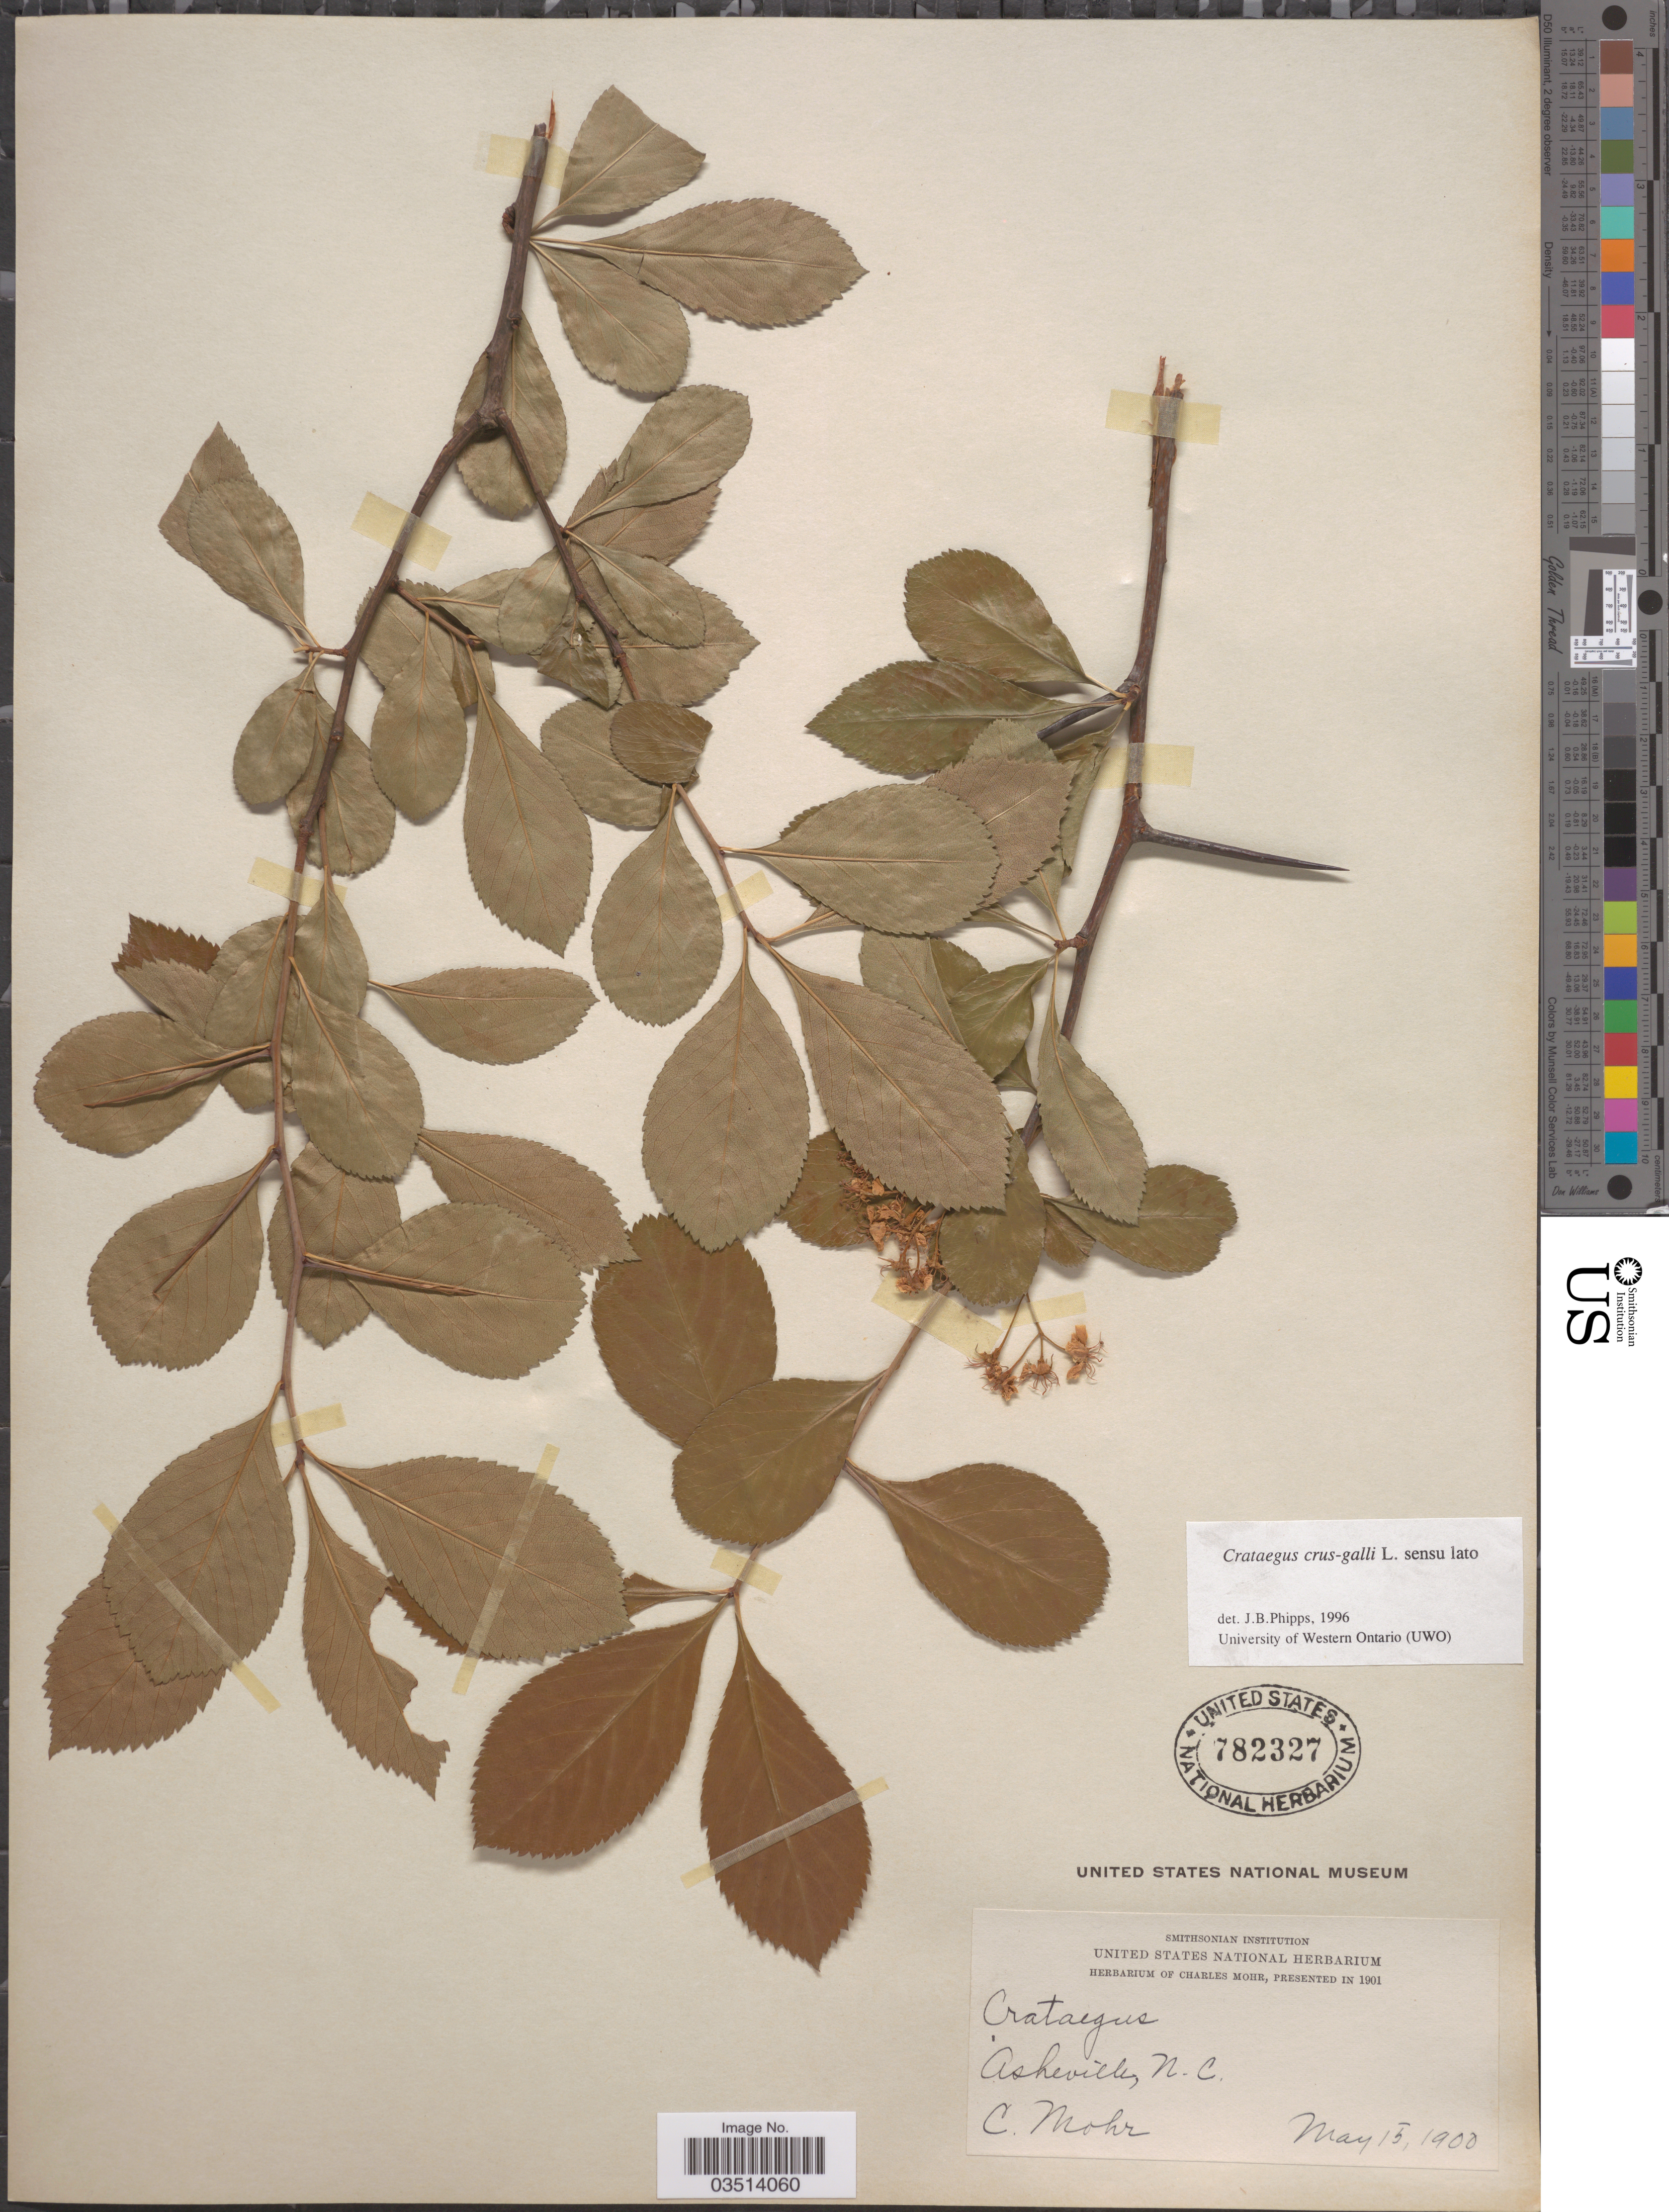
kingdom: Plantae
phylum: Tracheophyta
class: Magnoliopsida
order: Rosales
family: Rosaceae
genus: Crataegus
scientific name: Crataegus crus-galli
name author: L.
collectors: C. T. Mohr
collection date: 1900-05-15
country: United States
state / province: North Carolina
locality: Asheville.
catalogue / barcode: US 782327